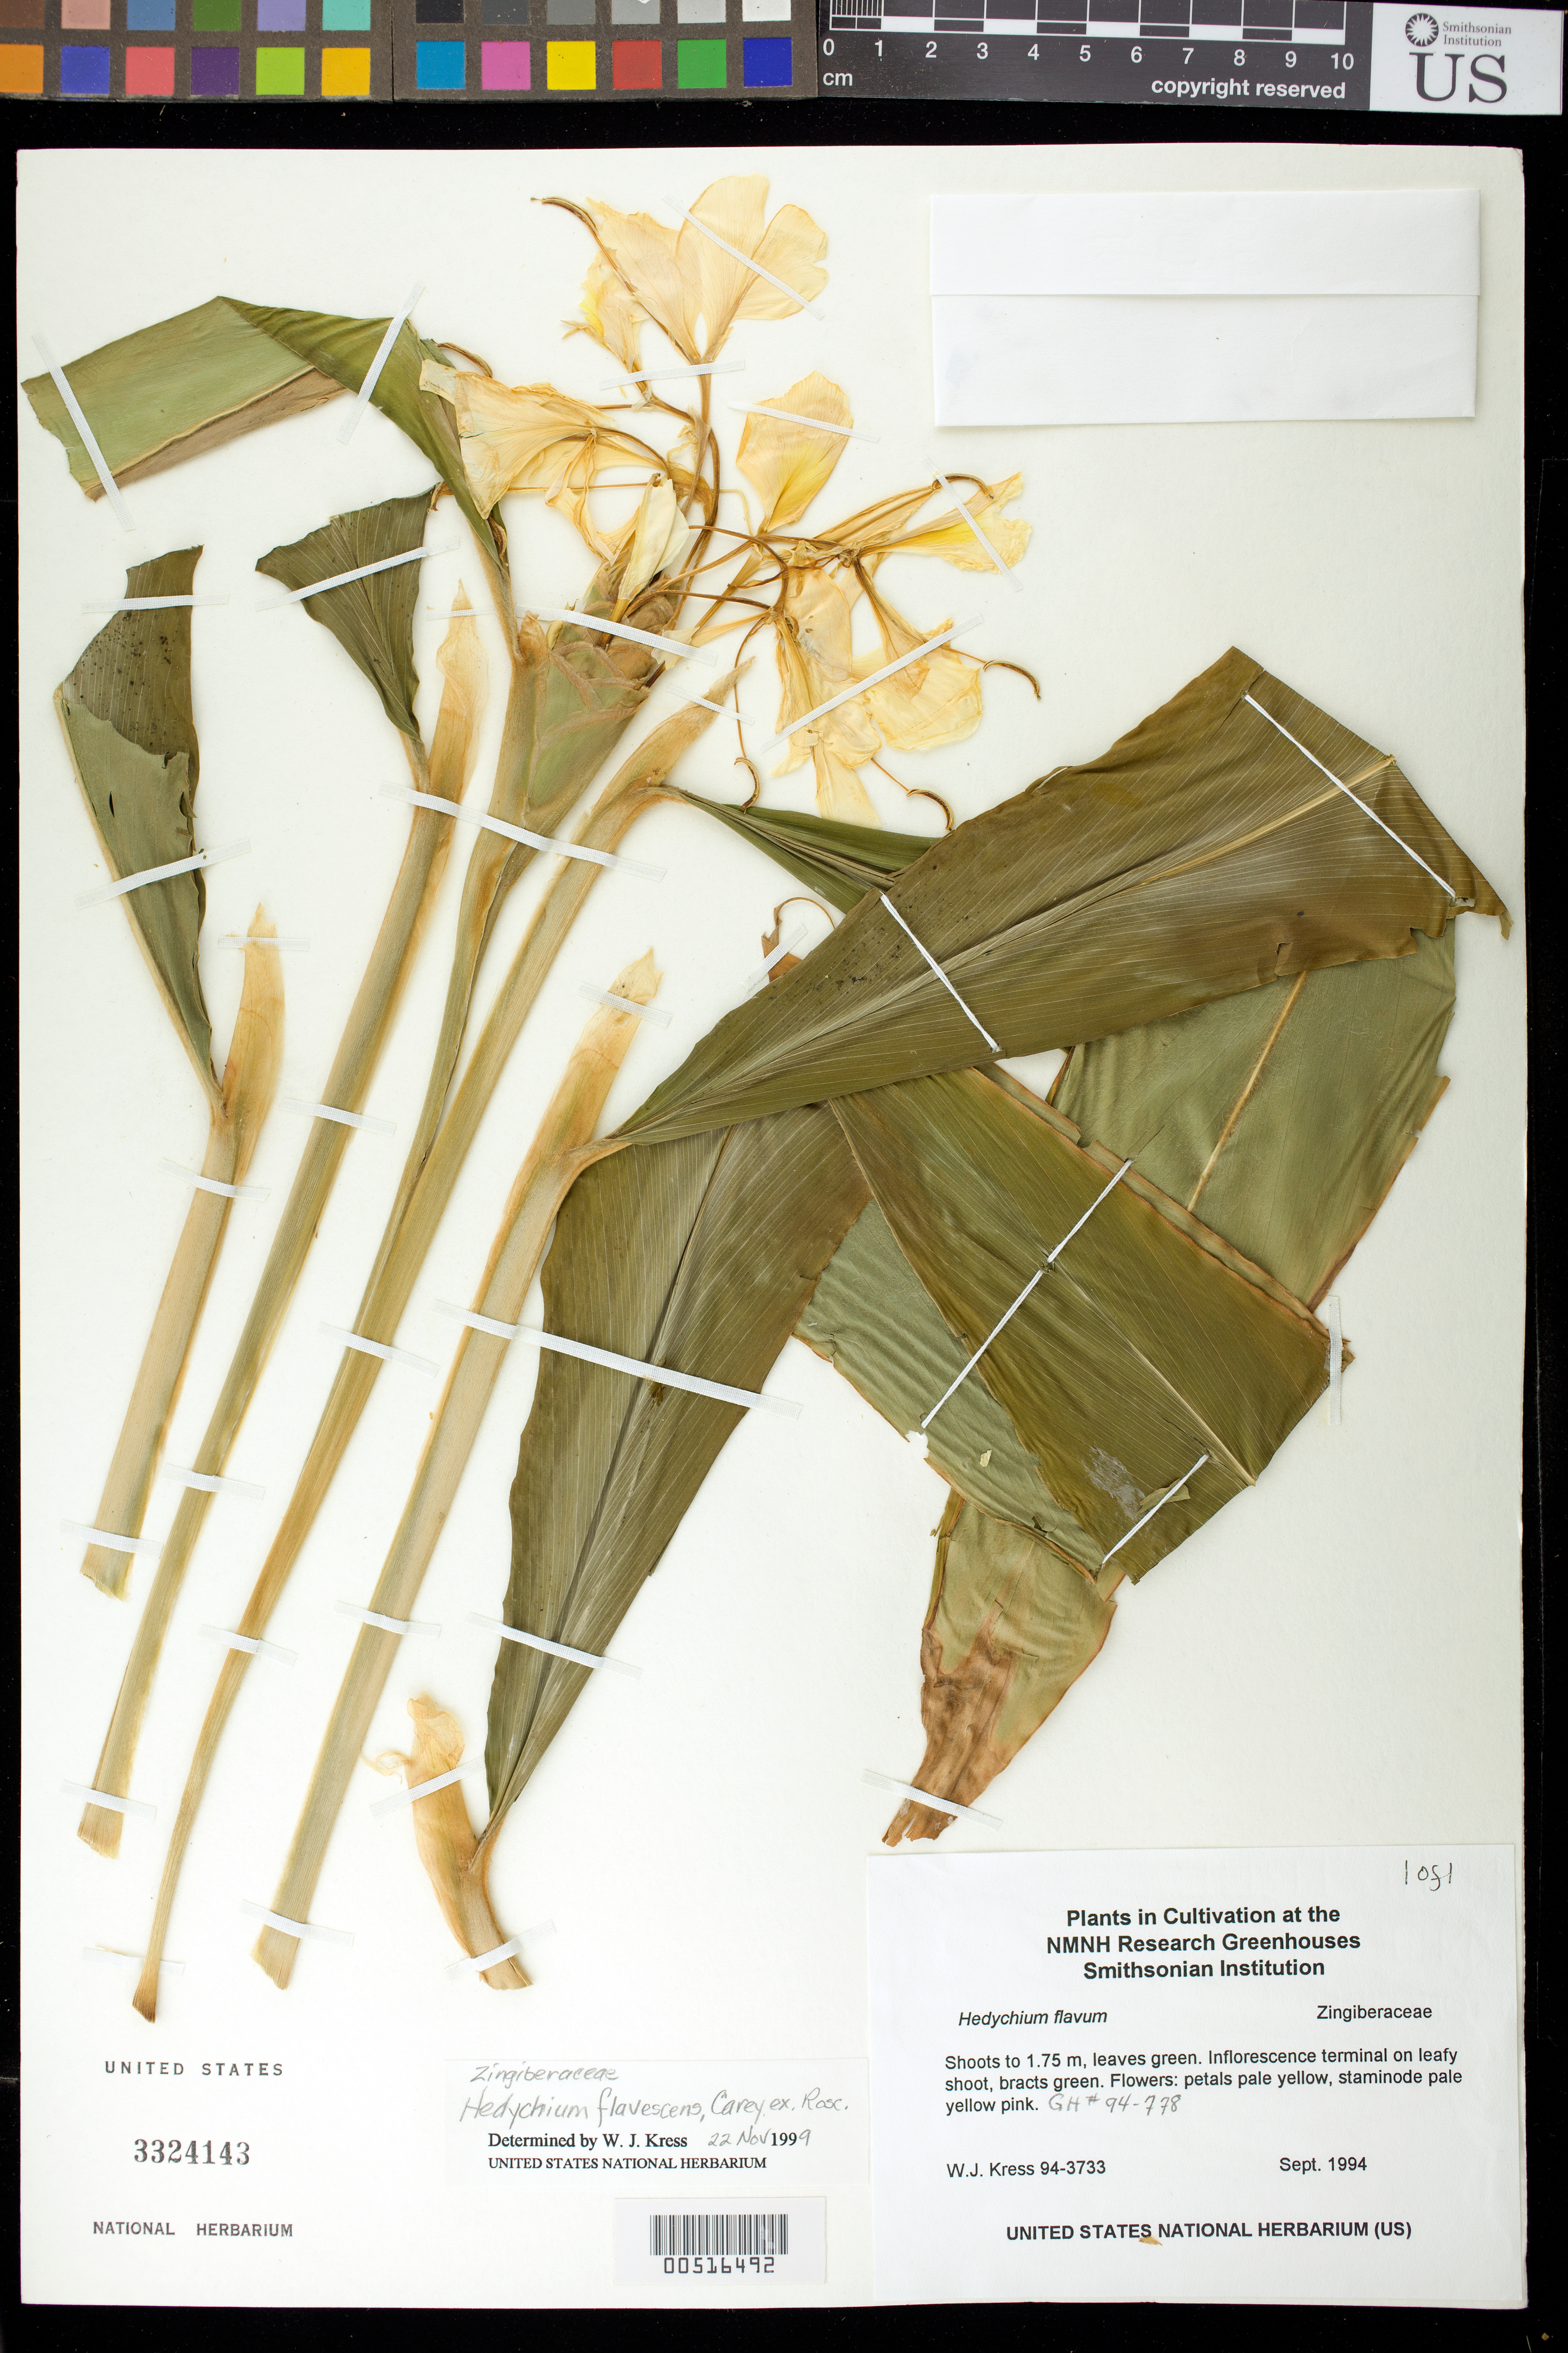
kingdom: Plantae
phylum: Tracheophyta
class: Liliopsida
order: Zingiberales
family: Zingiberaceae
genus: Hedychium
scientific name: Hedychium flavescens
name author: Carey ex Roscoe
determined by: Kress, W. J., (US), Smithsonian Institution - National Museum of Natural History (UNITED STATES)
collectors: W. J. Kress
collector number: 94-3733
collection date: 1994-09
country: United States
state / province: Maryland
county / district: Prince George's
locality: NMNH Botany Research Greenhouses. Suitland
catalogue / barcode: US 3324143